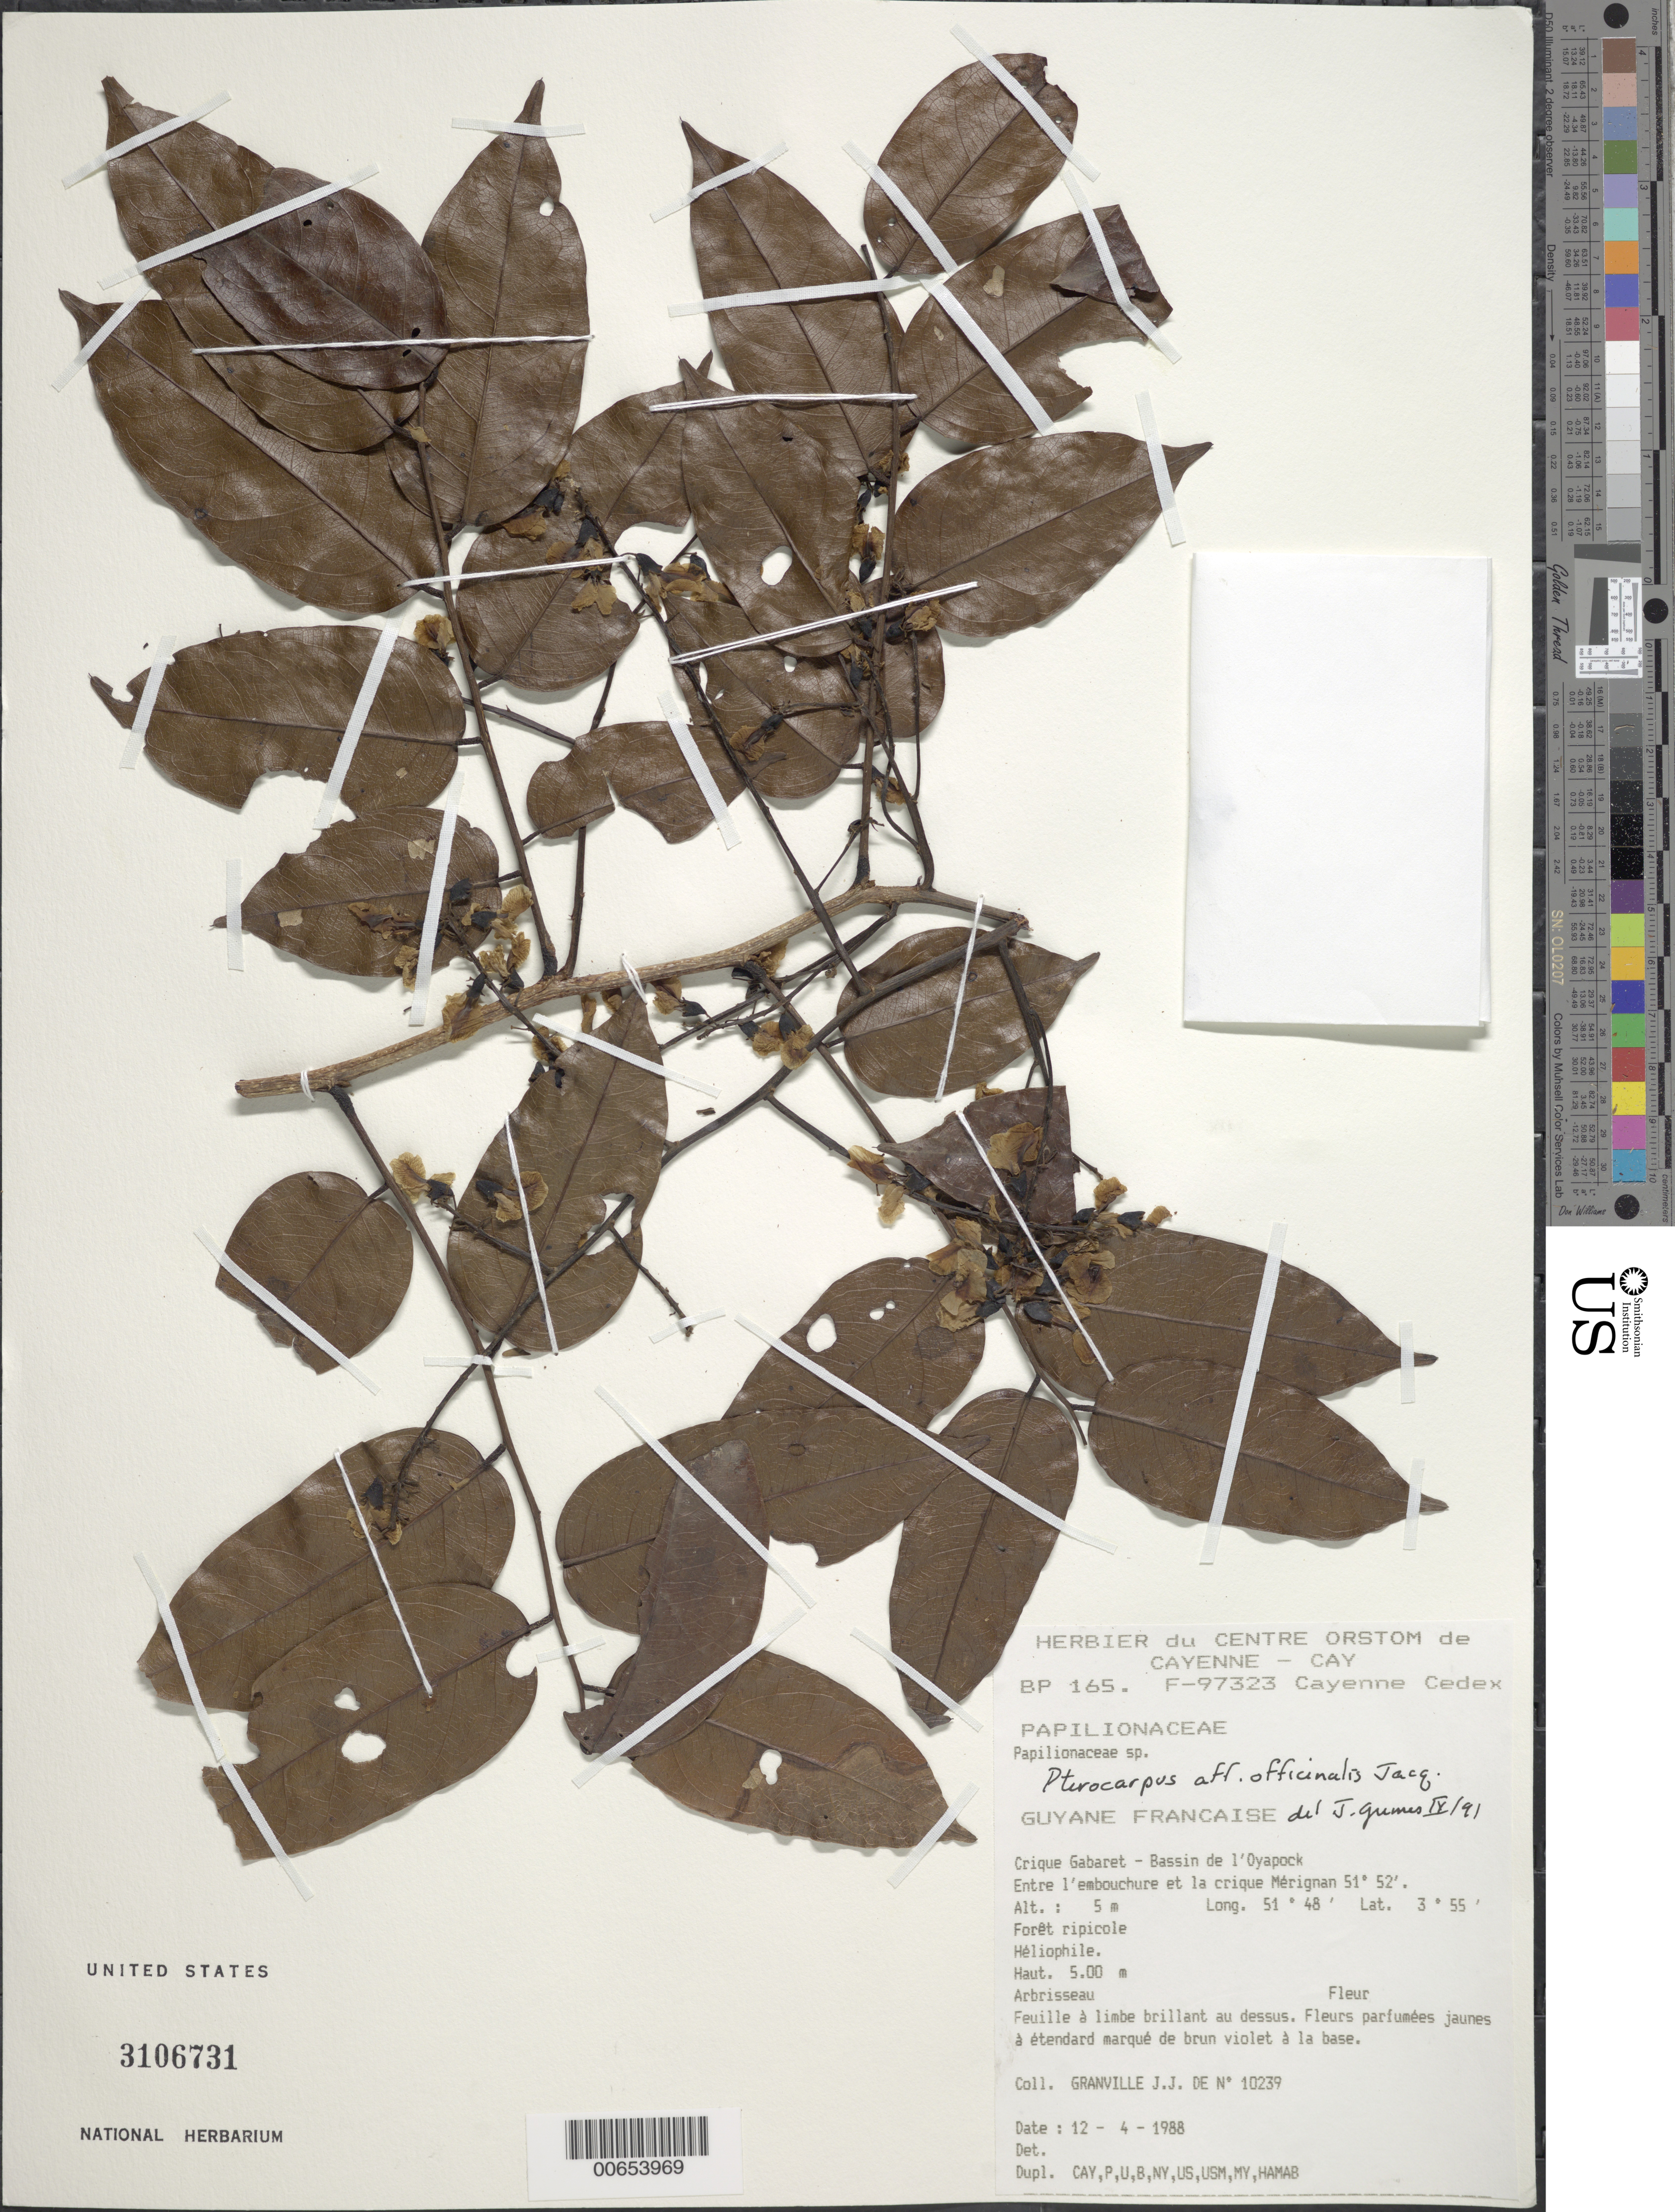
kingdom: Plantae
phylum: Tracheophyta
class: Magnoliopsida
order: Fabales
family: Fabaceae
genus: Pterocarpus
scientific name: Pterocarpus officinalis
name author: Jacq.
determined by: Grimes, J.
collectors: J.-J. de Granville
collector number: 10239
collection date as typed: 12-Apr-88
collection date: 1988-04-12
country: French Guiana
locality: Crique Gabaret, Bassin de l'Oyapock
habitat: Forêt ripicole. Vegetation héliophile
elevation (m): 5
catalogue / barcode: US 3106731